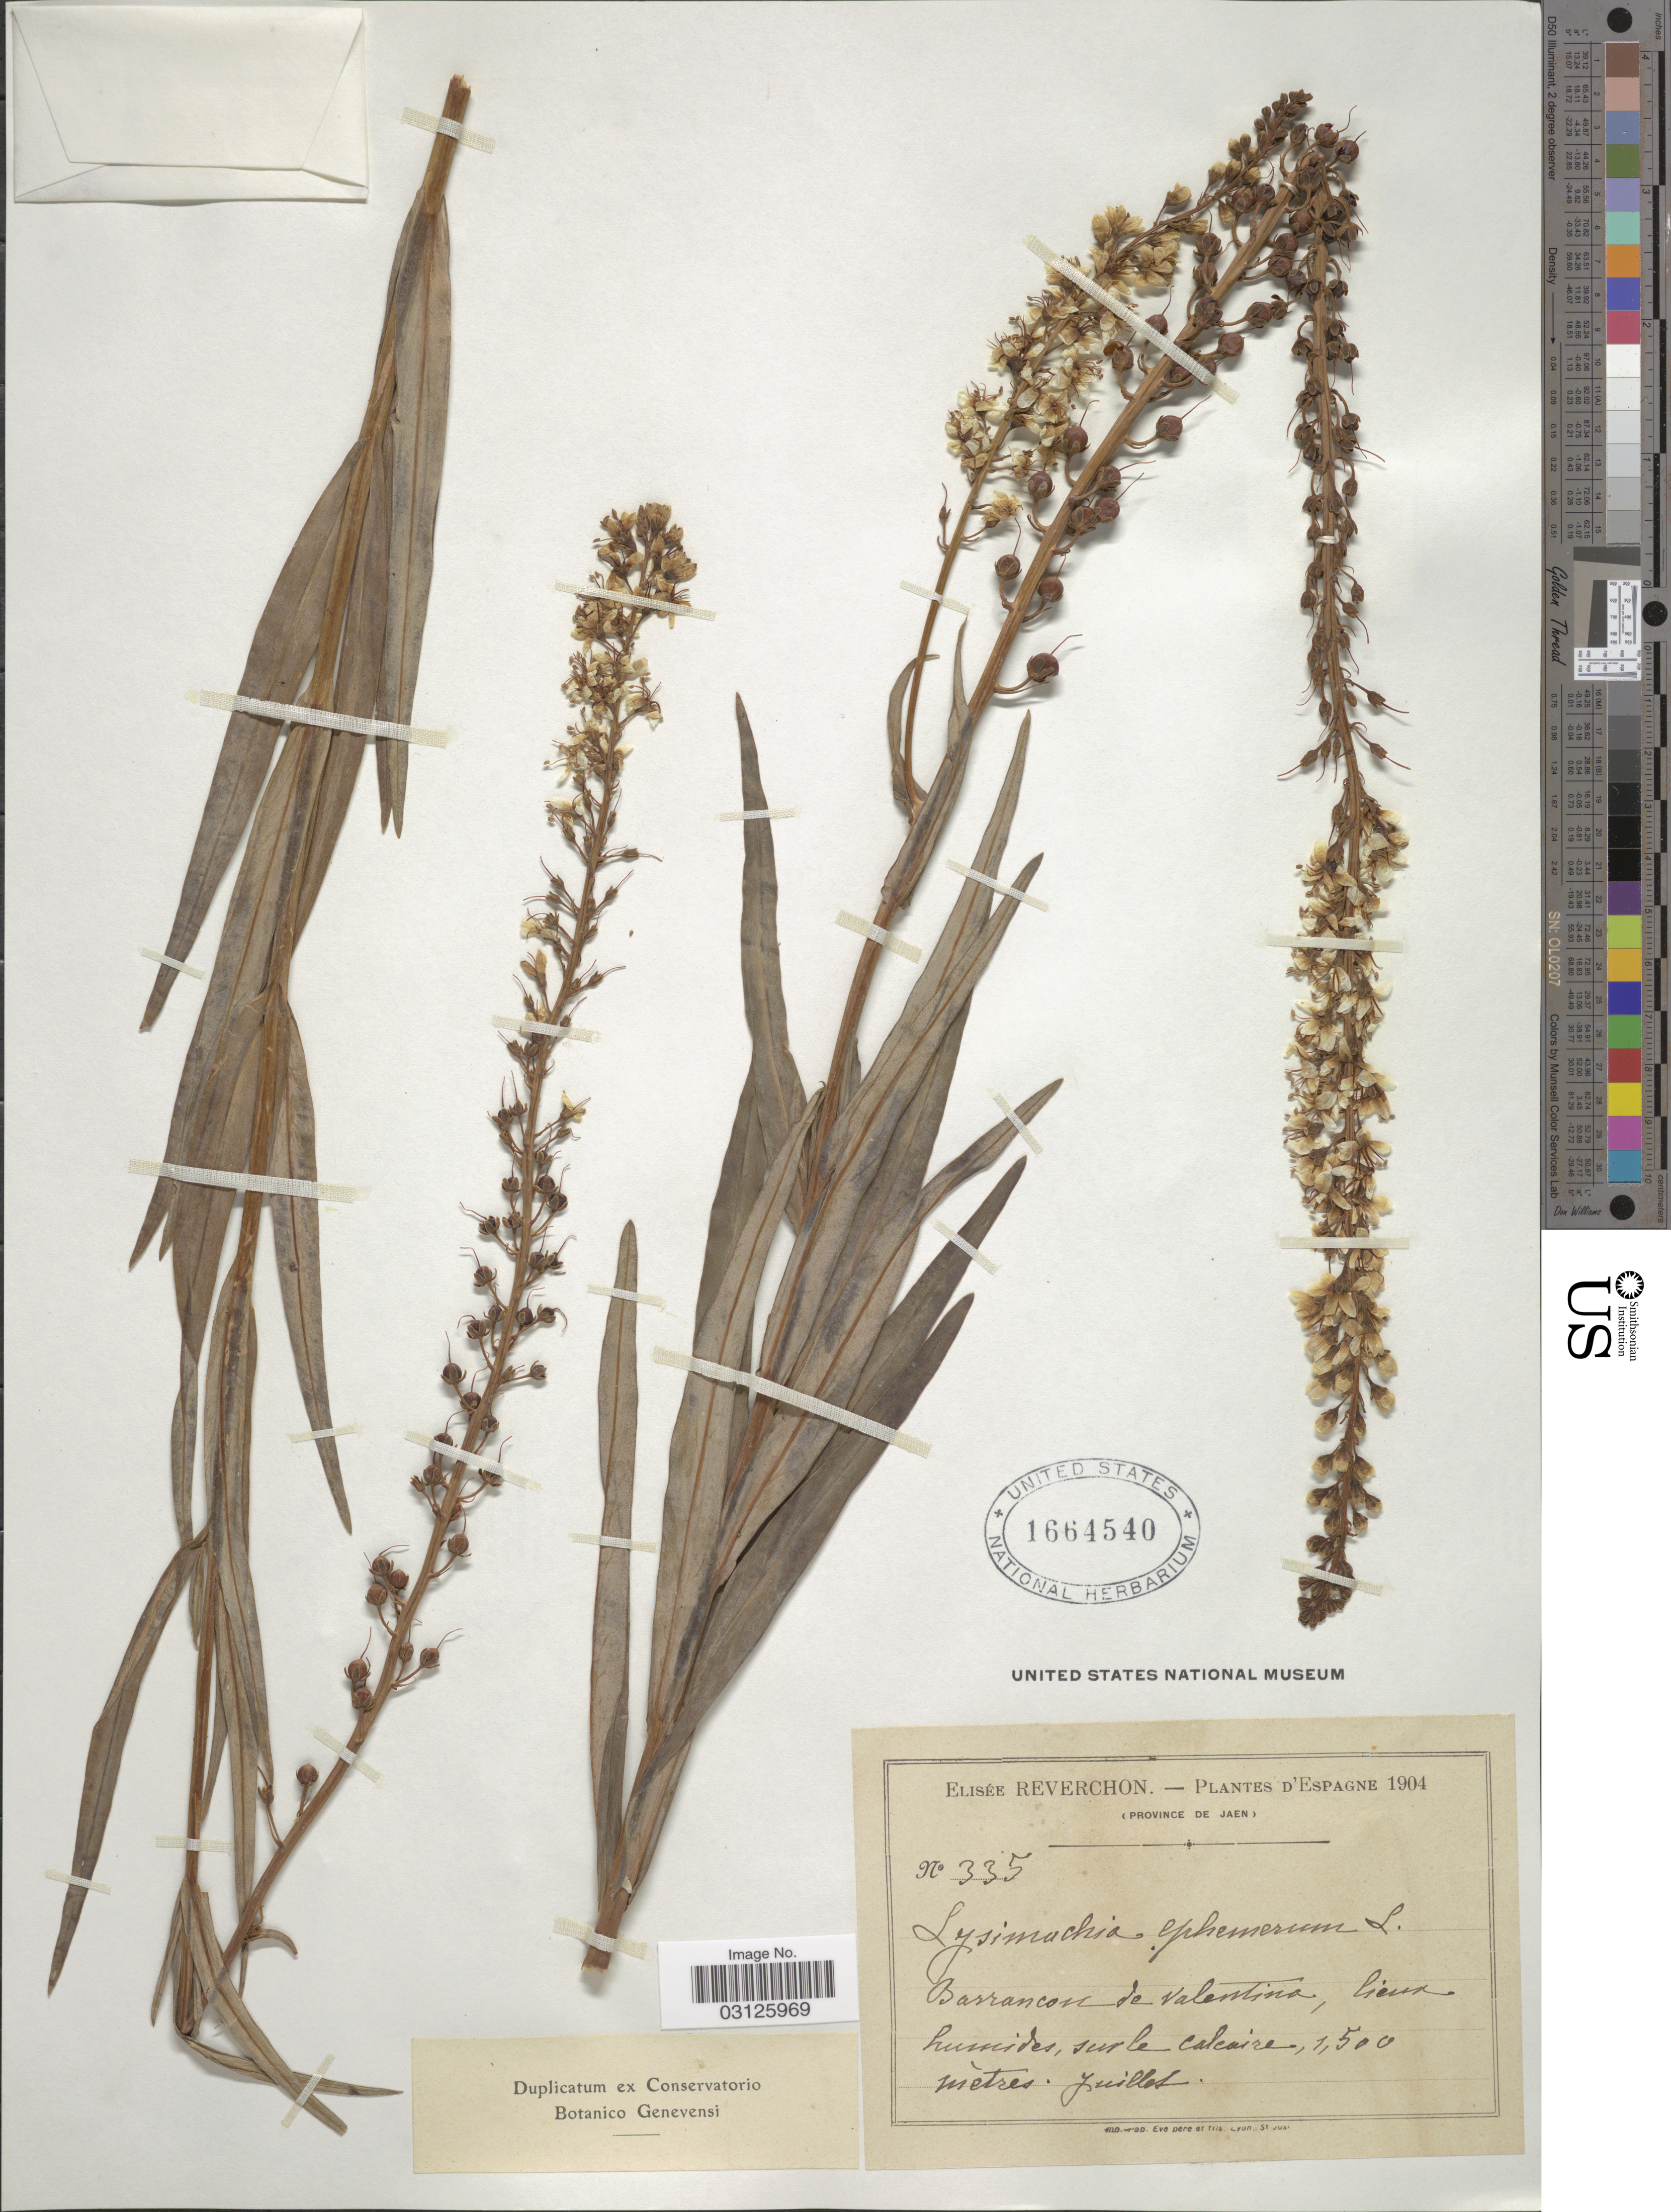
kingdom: Plantae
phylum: Tracheophyta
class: Magnoliopsida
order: Ericales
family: Primulaceae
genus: Lysimachia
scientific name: Lysimachia ephemerum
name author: L.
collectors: E. Reverchon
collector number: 335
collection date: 1904-07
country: Spain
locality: Espagne. Province de Jaen. Barrancon de Valentina.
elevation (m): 1500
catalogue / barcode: US 1664540